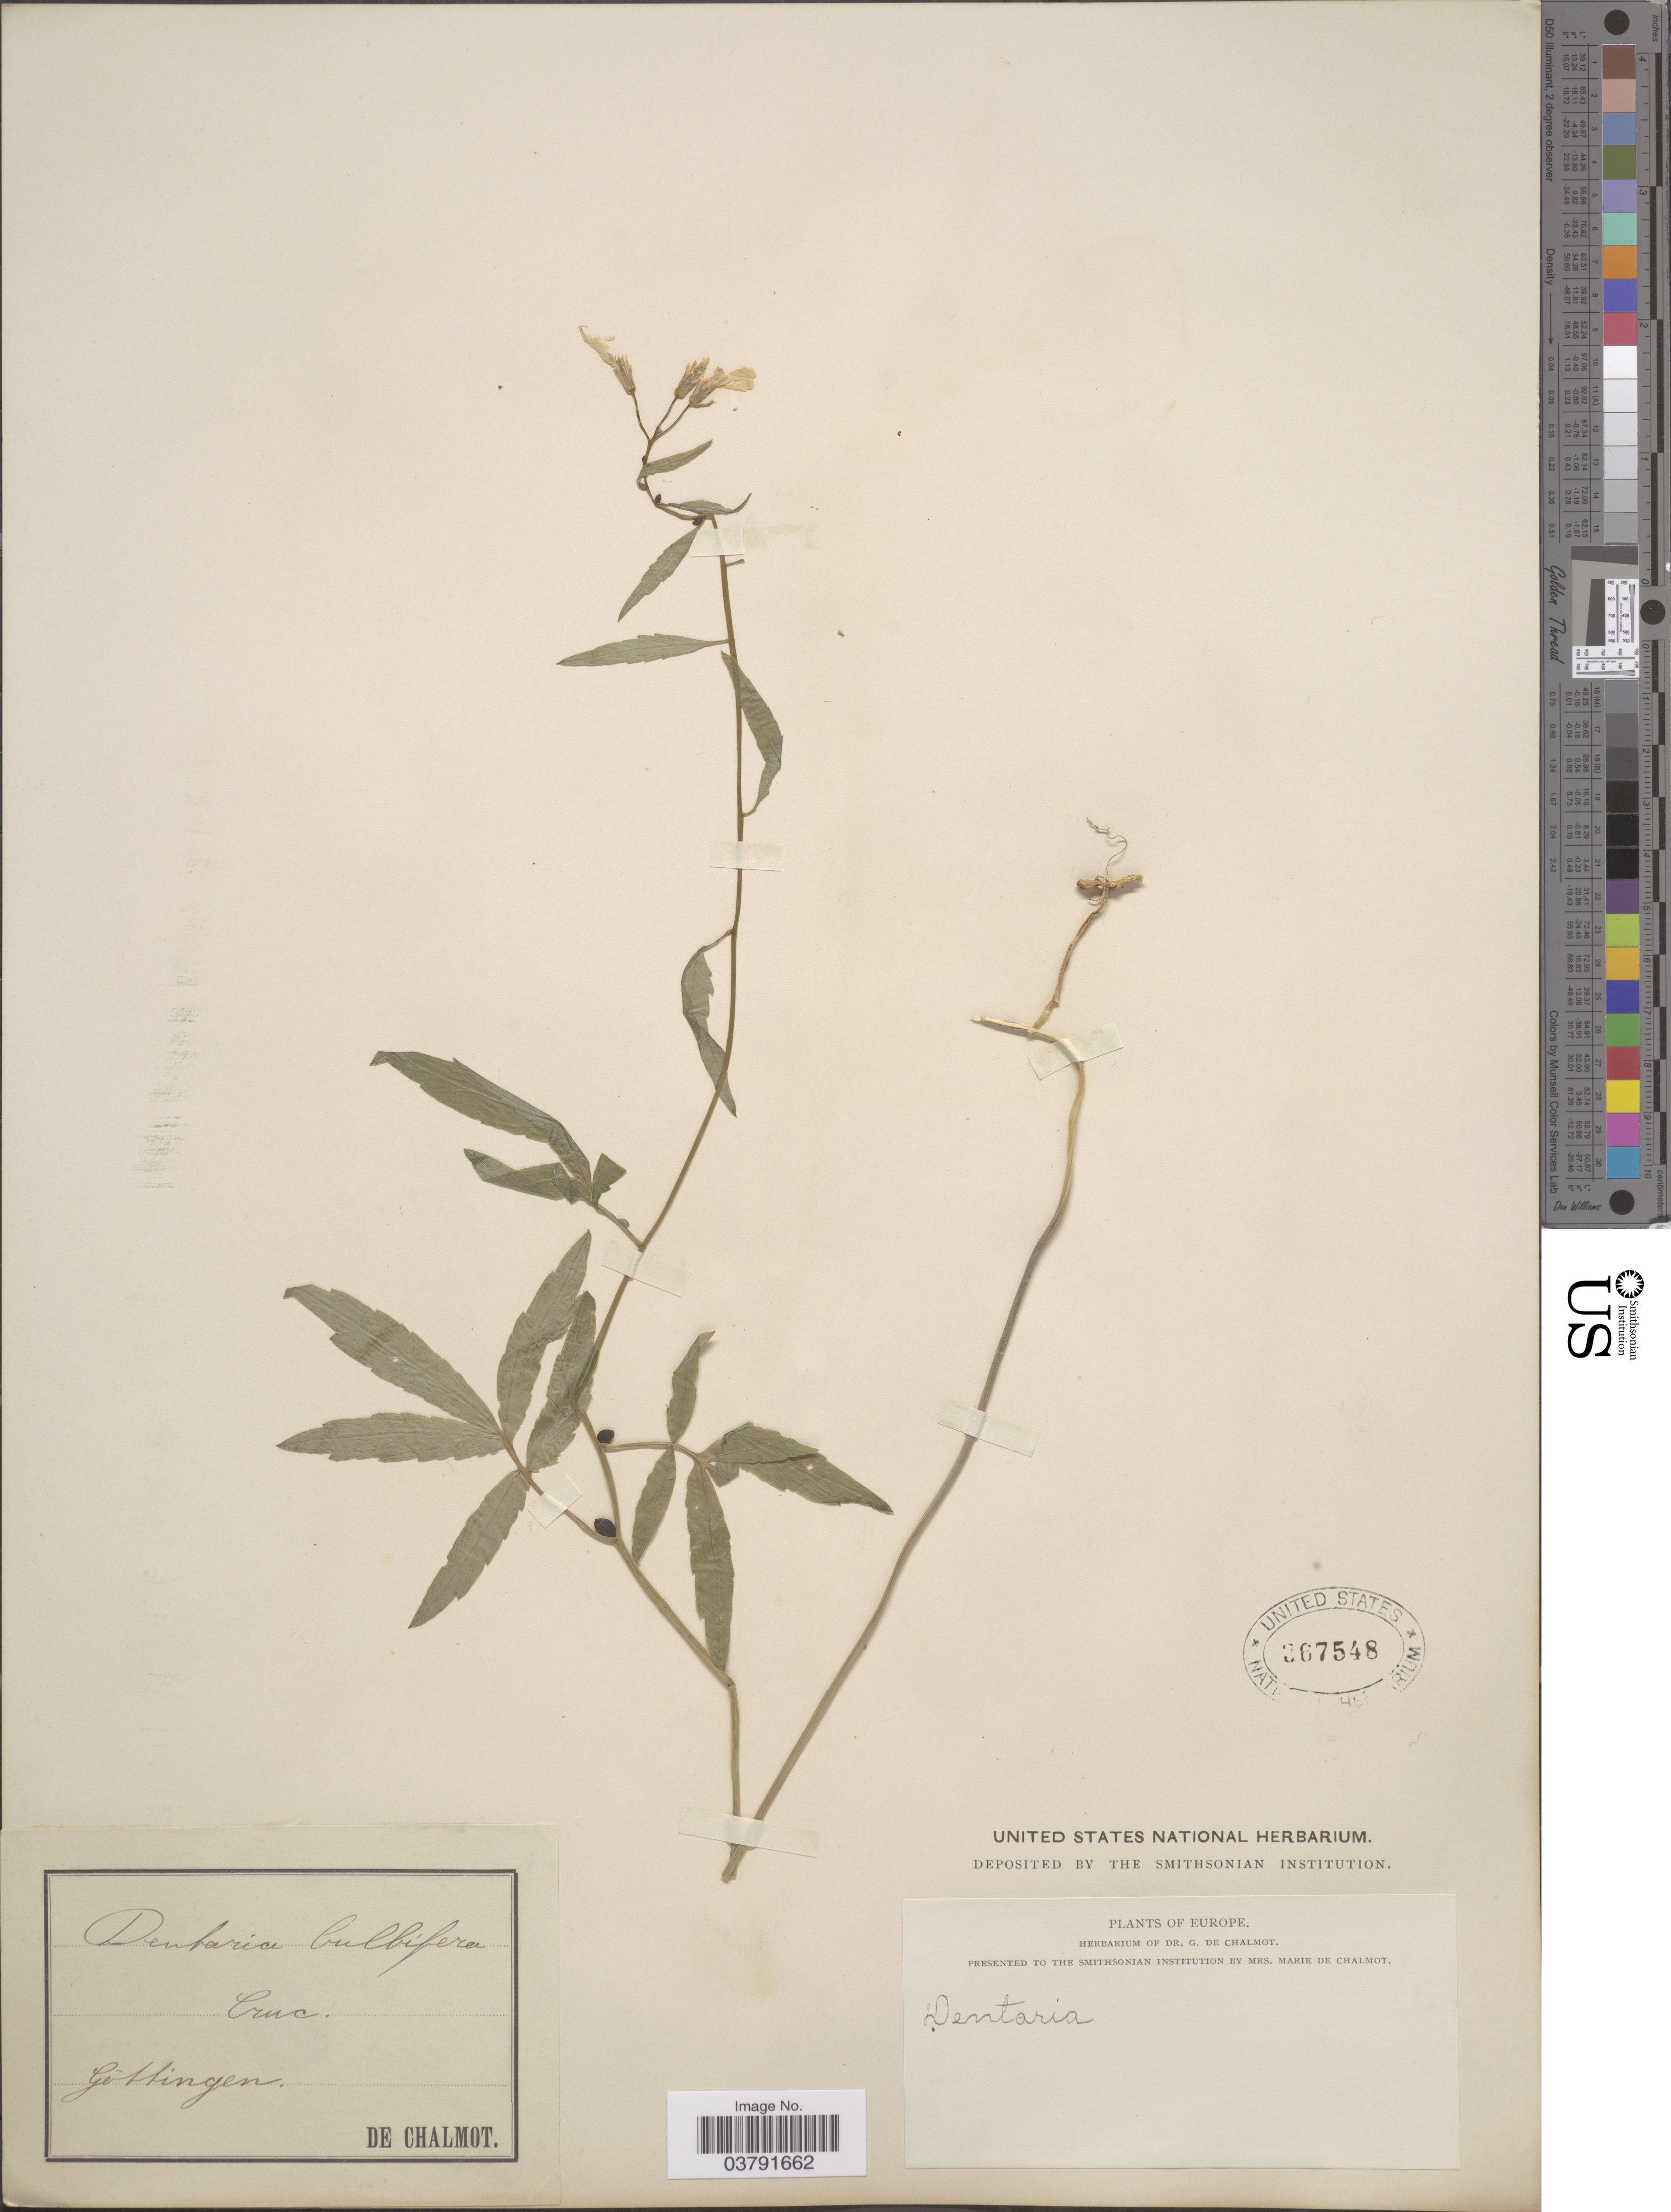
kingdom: Plantae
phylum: Tracheophyta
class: Magnoliopsida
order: Brassicales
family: Brassicaceae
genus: Dentaria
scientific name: Dentaria bulbifera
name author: L.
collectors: G. de Chalmot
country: Germany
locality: Europe. Göttingen.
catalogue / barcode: US 367548